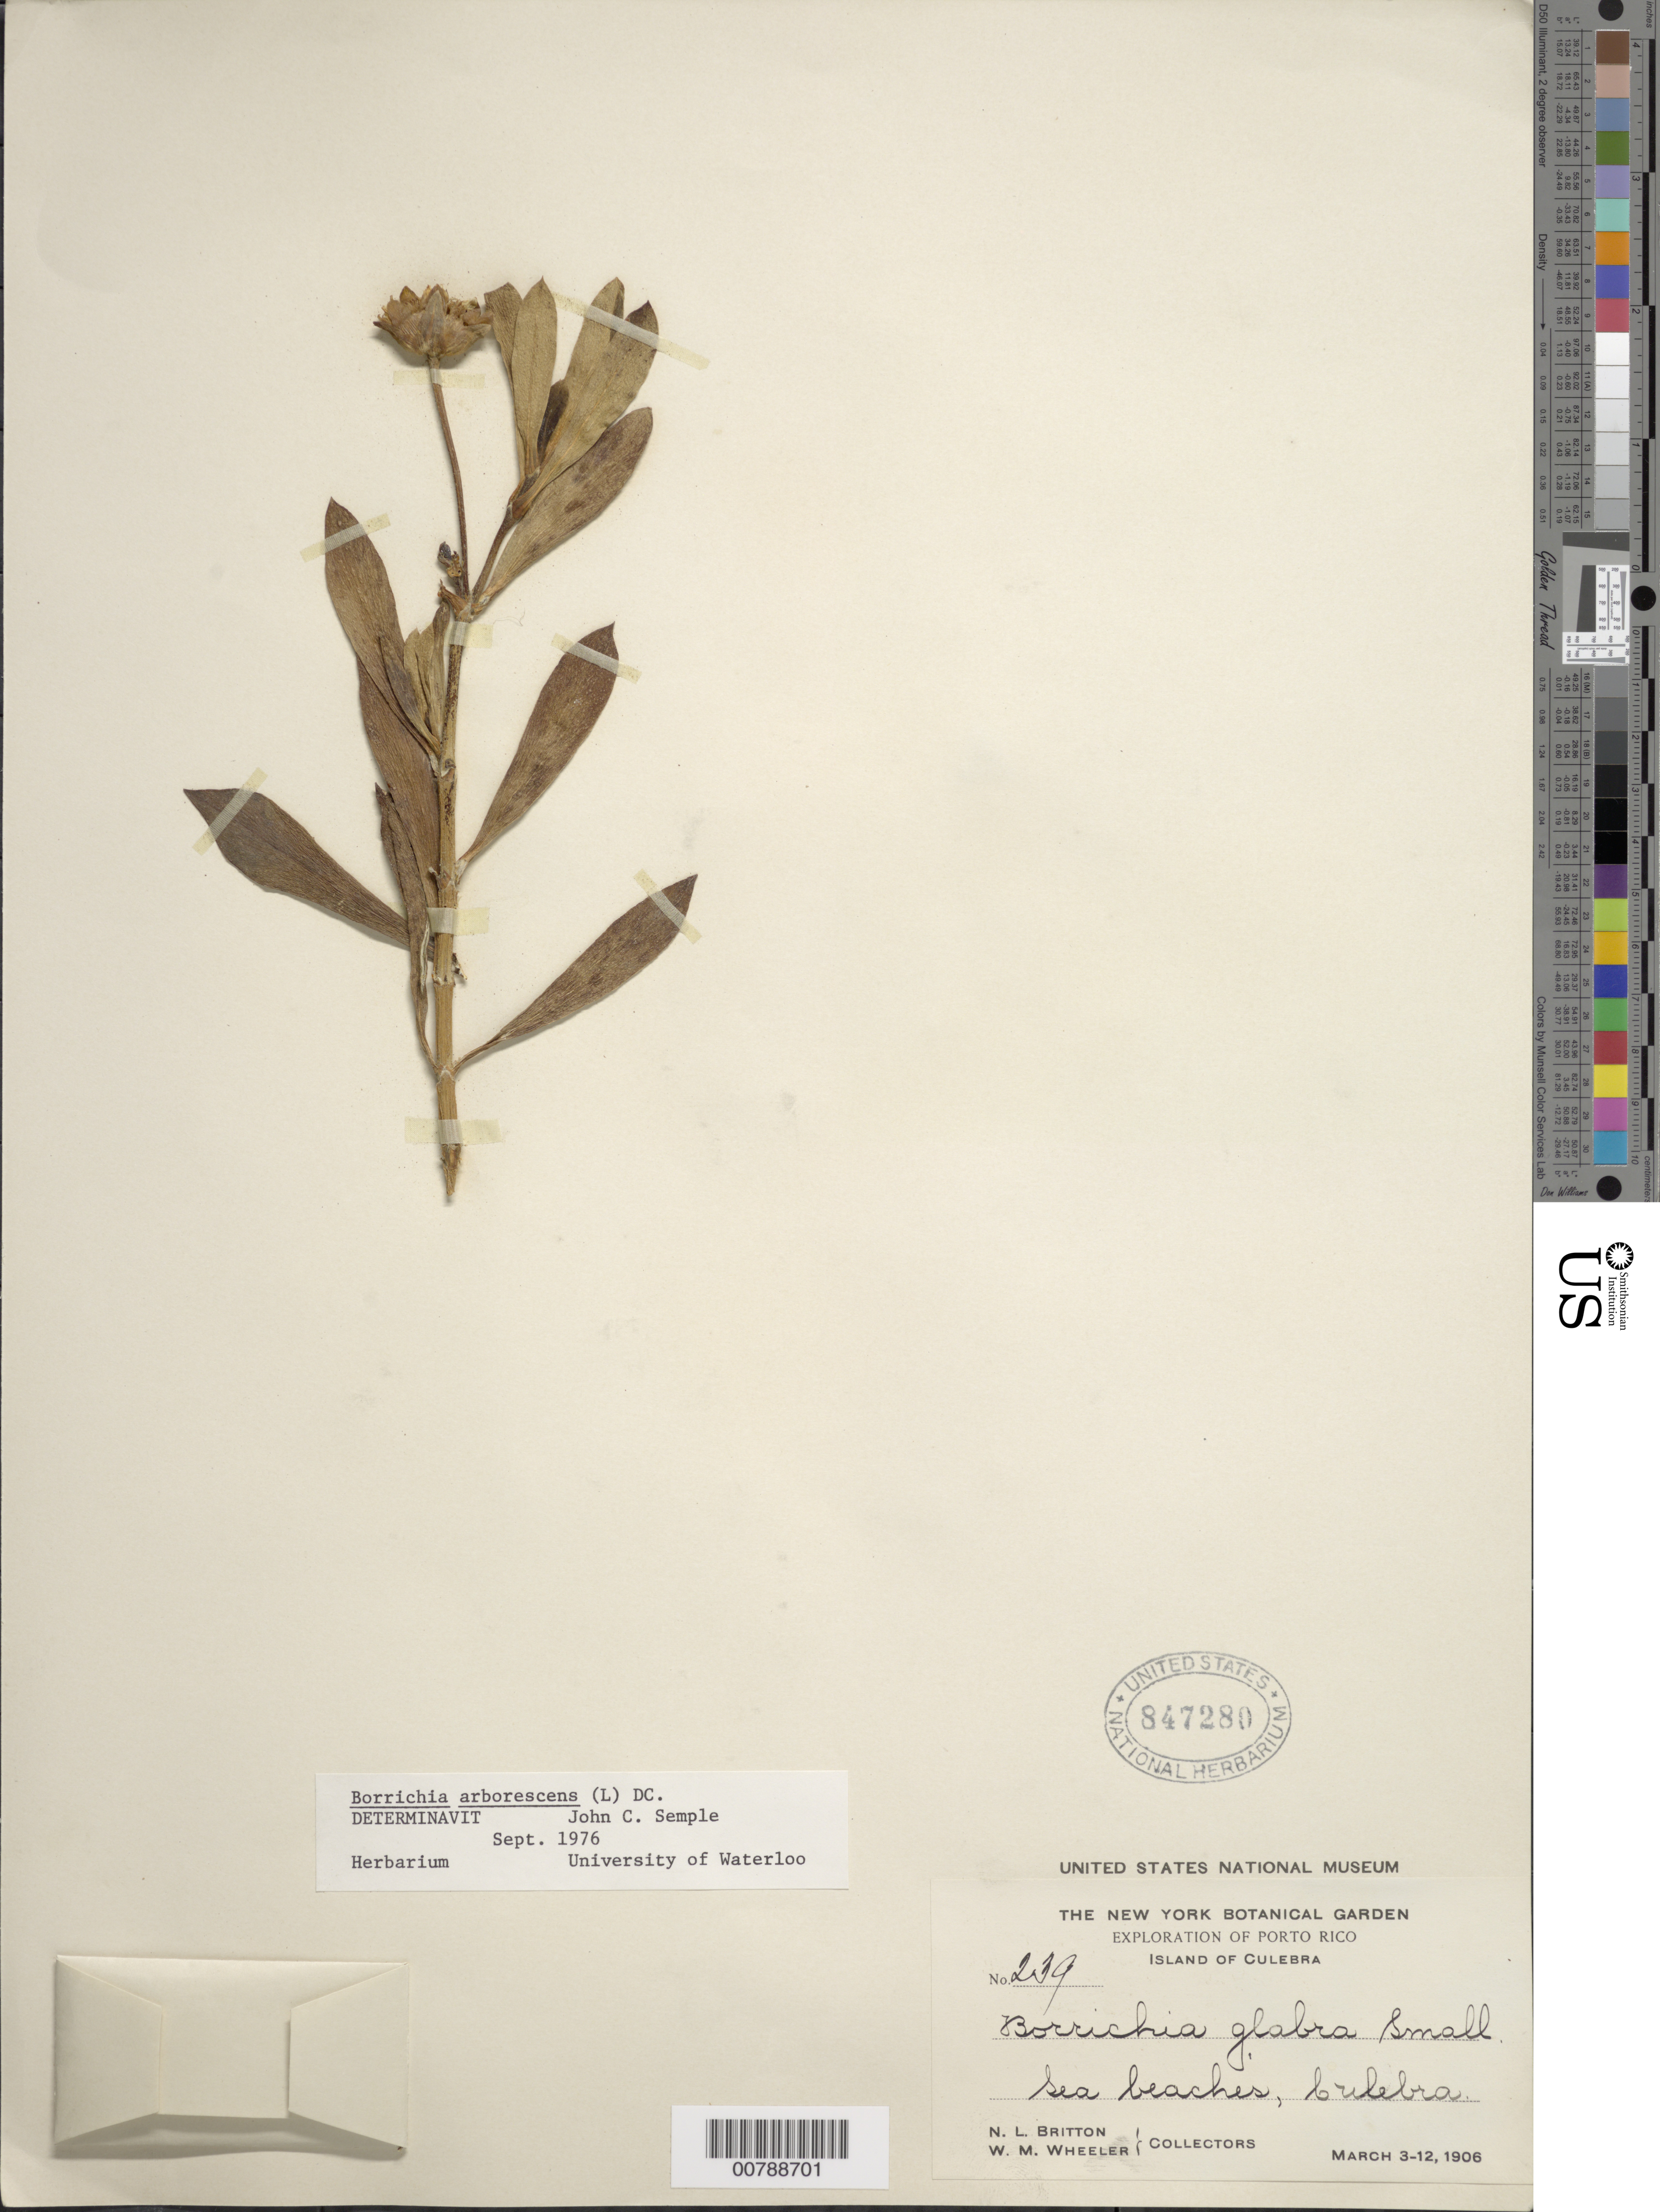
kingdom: Plantae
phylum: Tracheophyta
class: Magnoliopsida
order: Asterales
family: Asteraceae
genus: Borrichia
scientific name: Borrichia arborescens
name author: (L.) DC.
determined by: Semple, J. C.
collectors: N. Britton & W. Wheeler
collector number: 239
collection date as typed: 03 Mar 1906 to 12 Mar 1906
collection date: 1906-03-03/1906-03-12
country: Puerto Rico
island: Culebra I.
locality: Sea beaches, Culebra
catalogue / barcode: US 847280